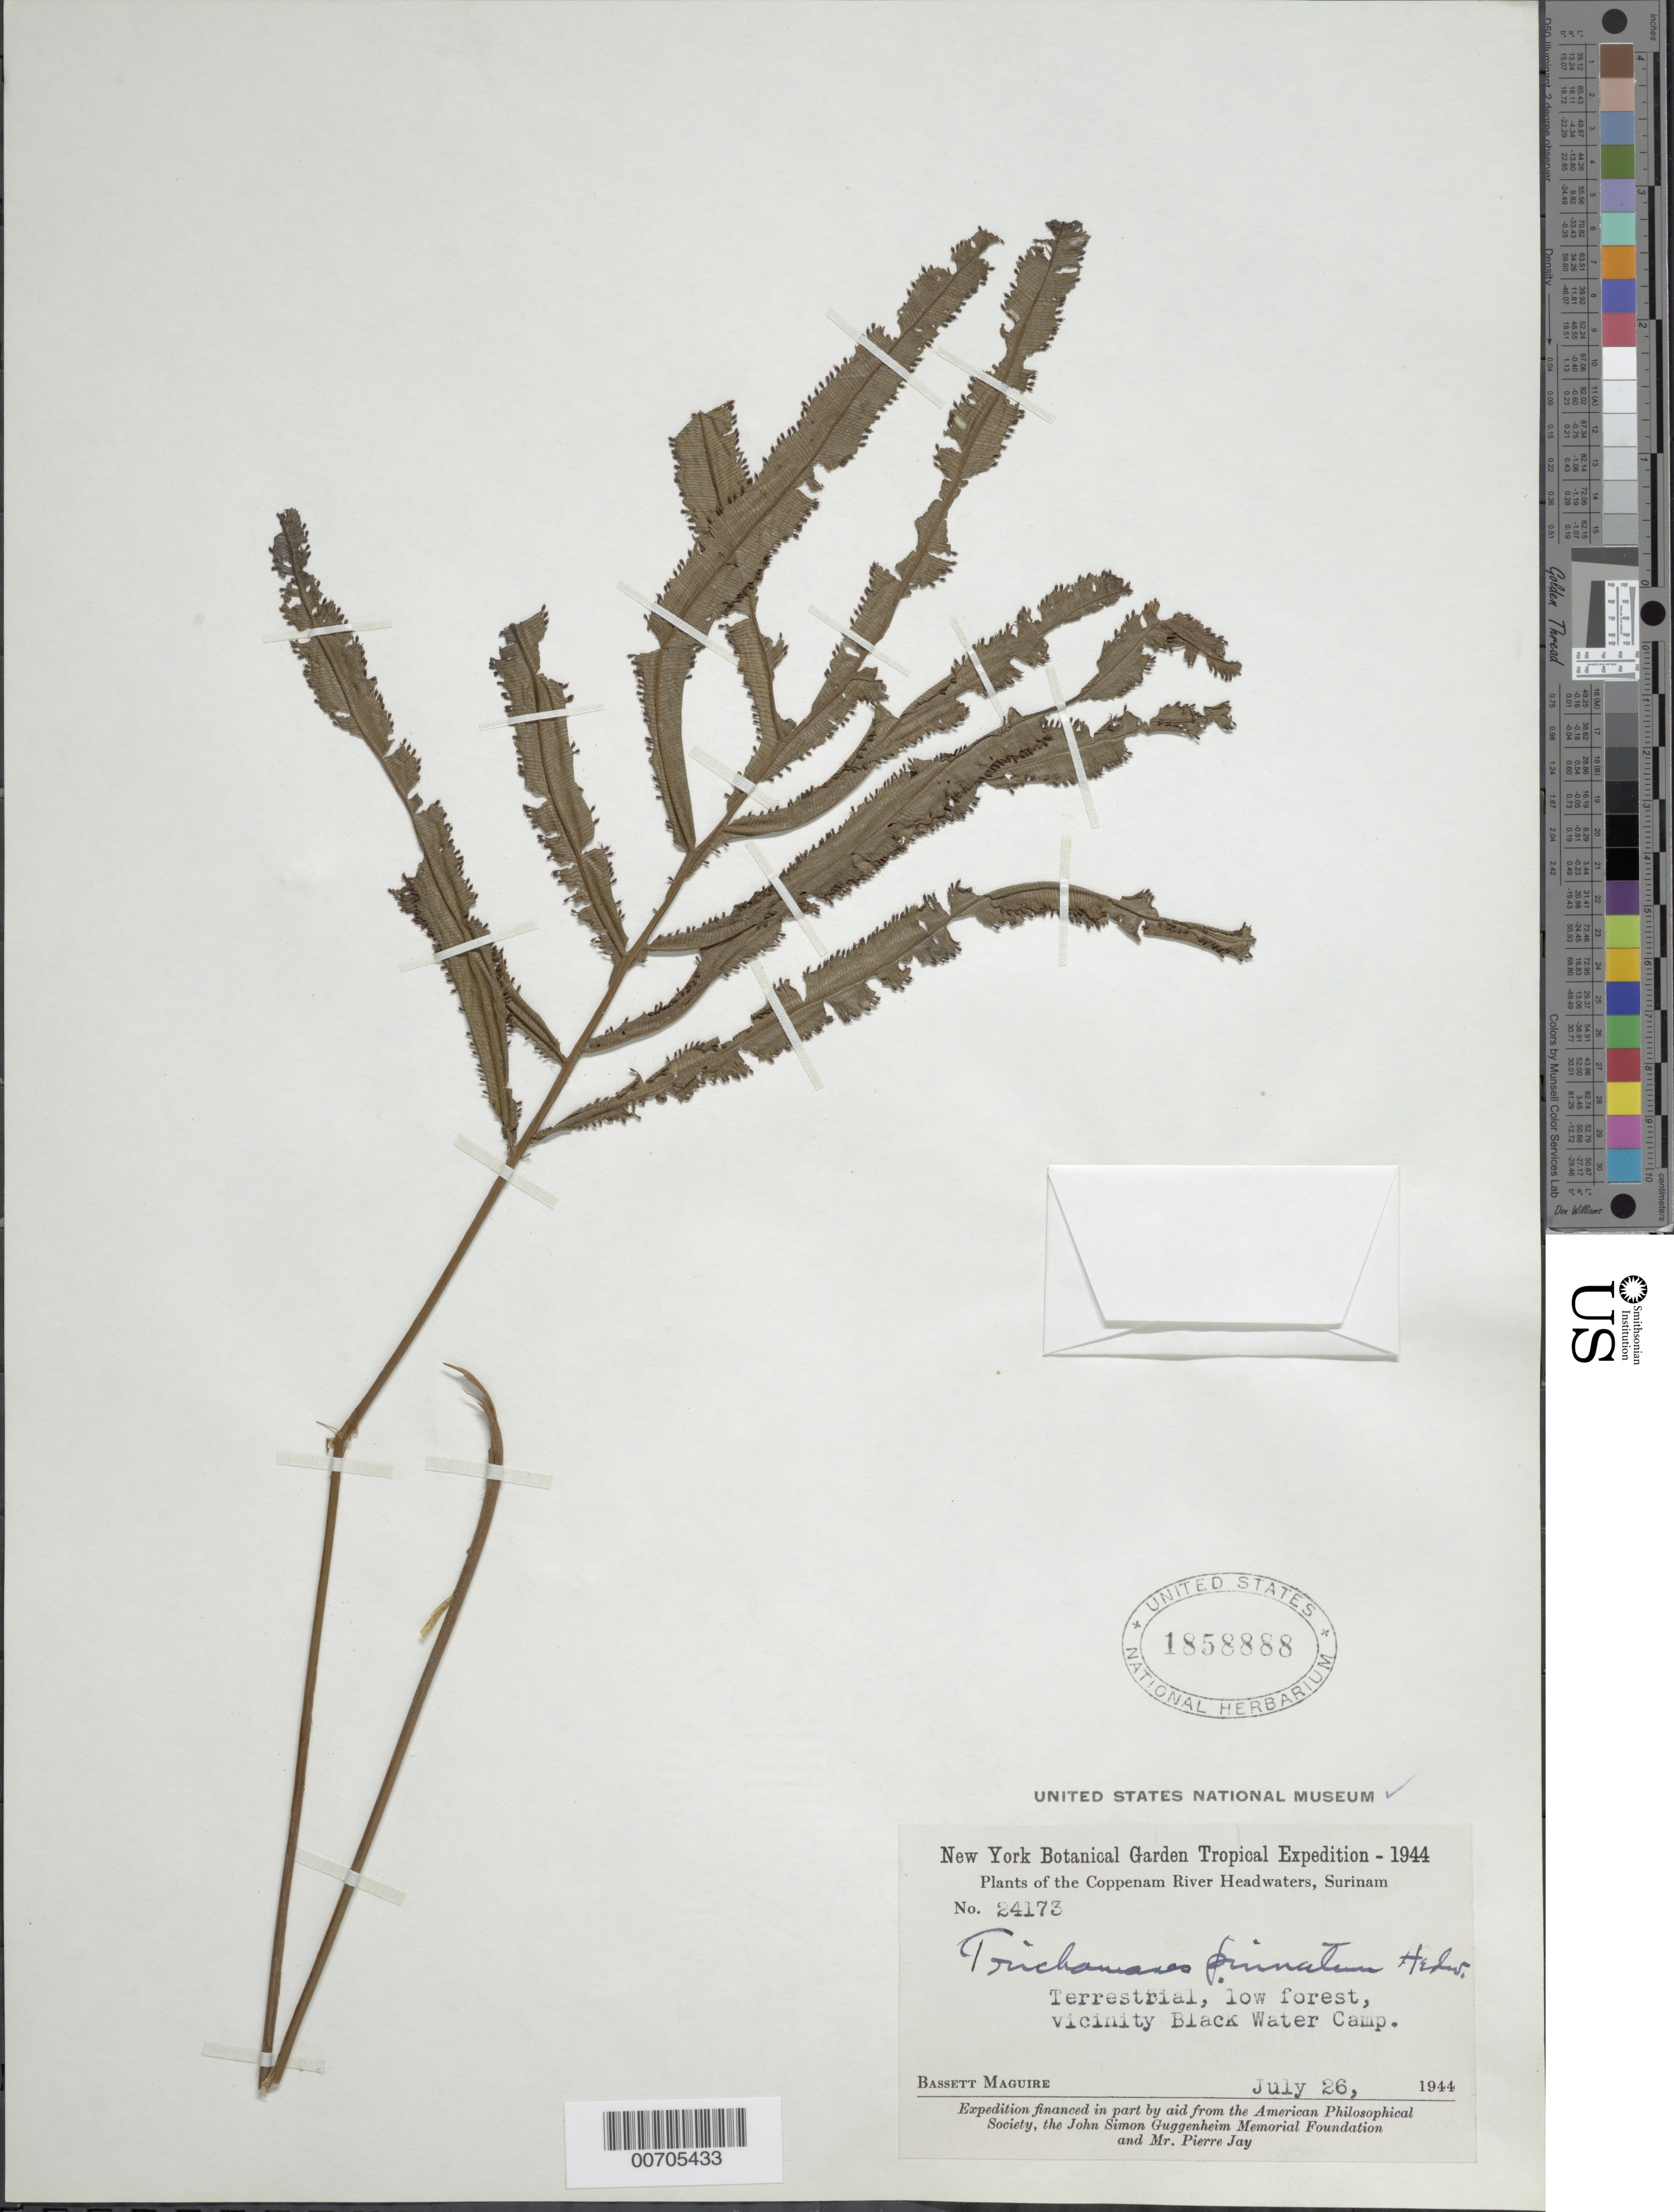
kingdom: Plantae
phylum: Tracheophyta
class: Polypodiopsida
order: Hymenophyllales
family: Hymenophyllaceae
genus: Trichomanes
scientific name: Trichomanes pinnatum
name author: Hedw.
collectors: B. Maguire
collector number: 24173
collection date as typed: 26-Jul-44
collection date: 1944-07-26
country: Suriname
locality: Coppename River Headwaters, vic. Black Water Camp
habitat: Low forest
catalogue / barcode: US 1858888